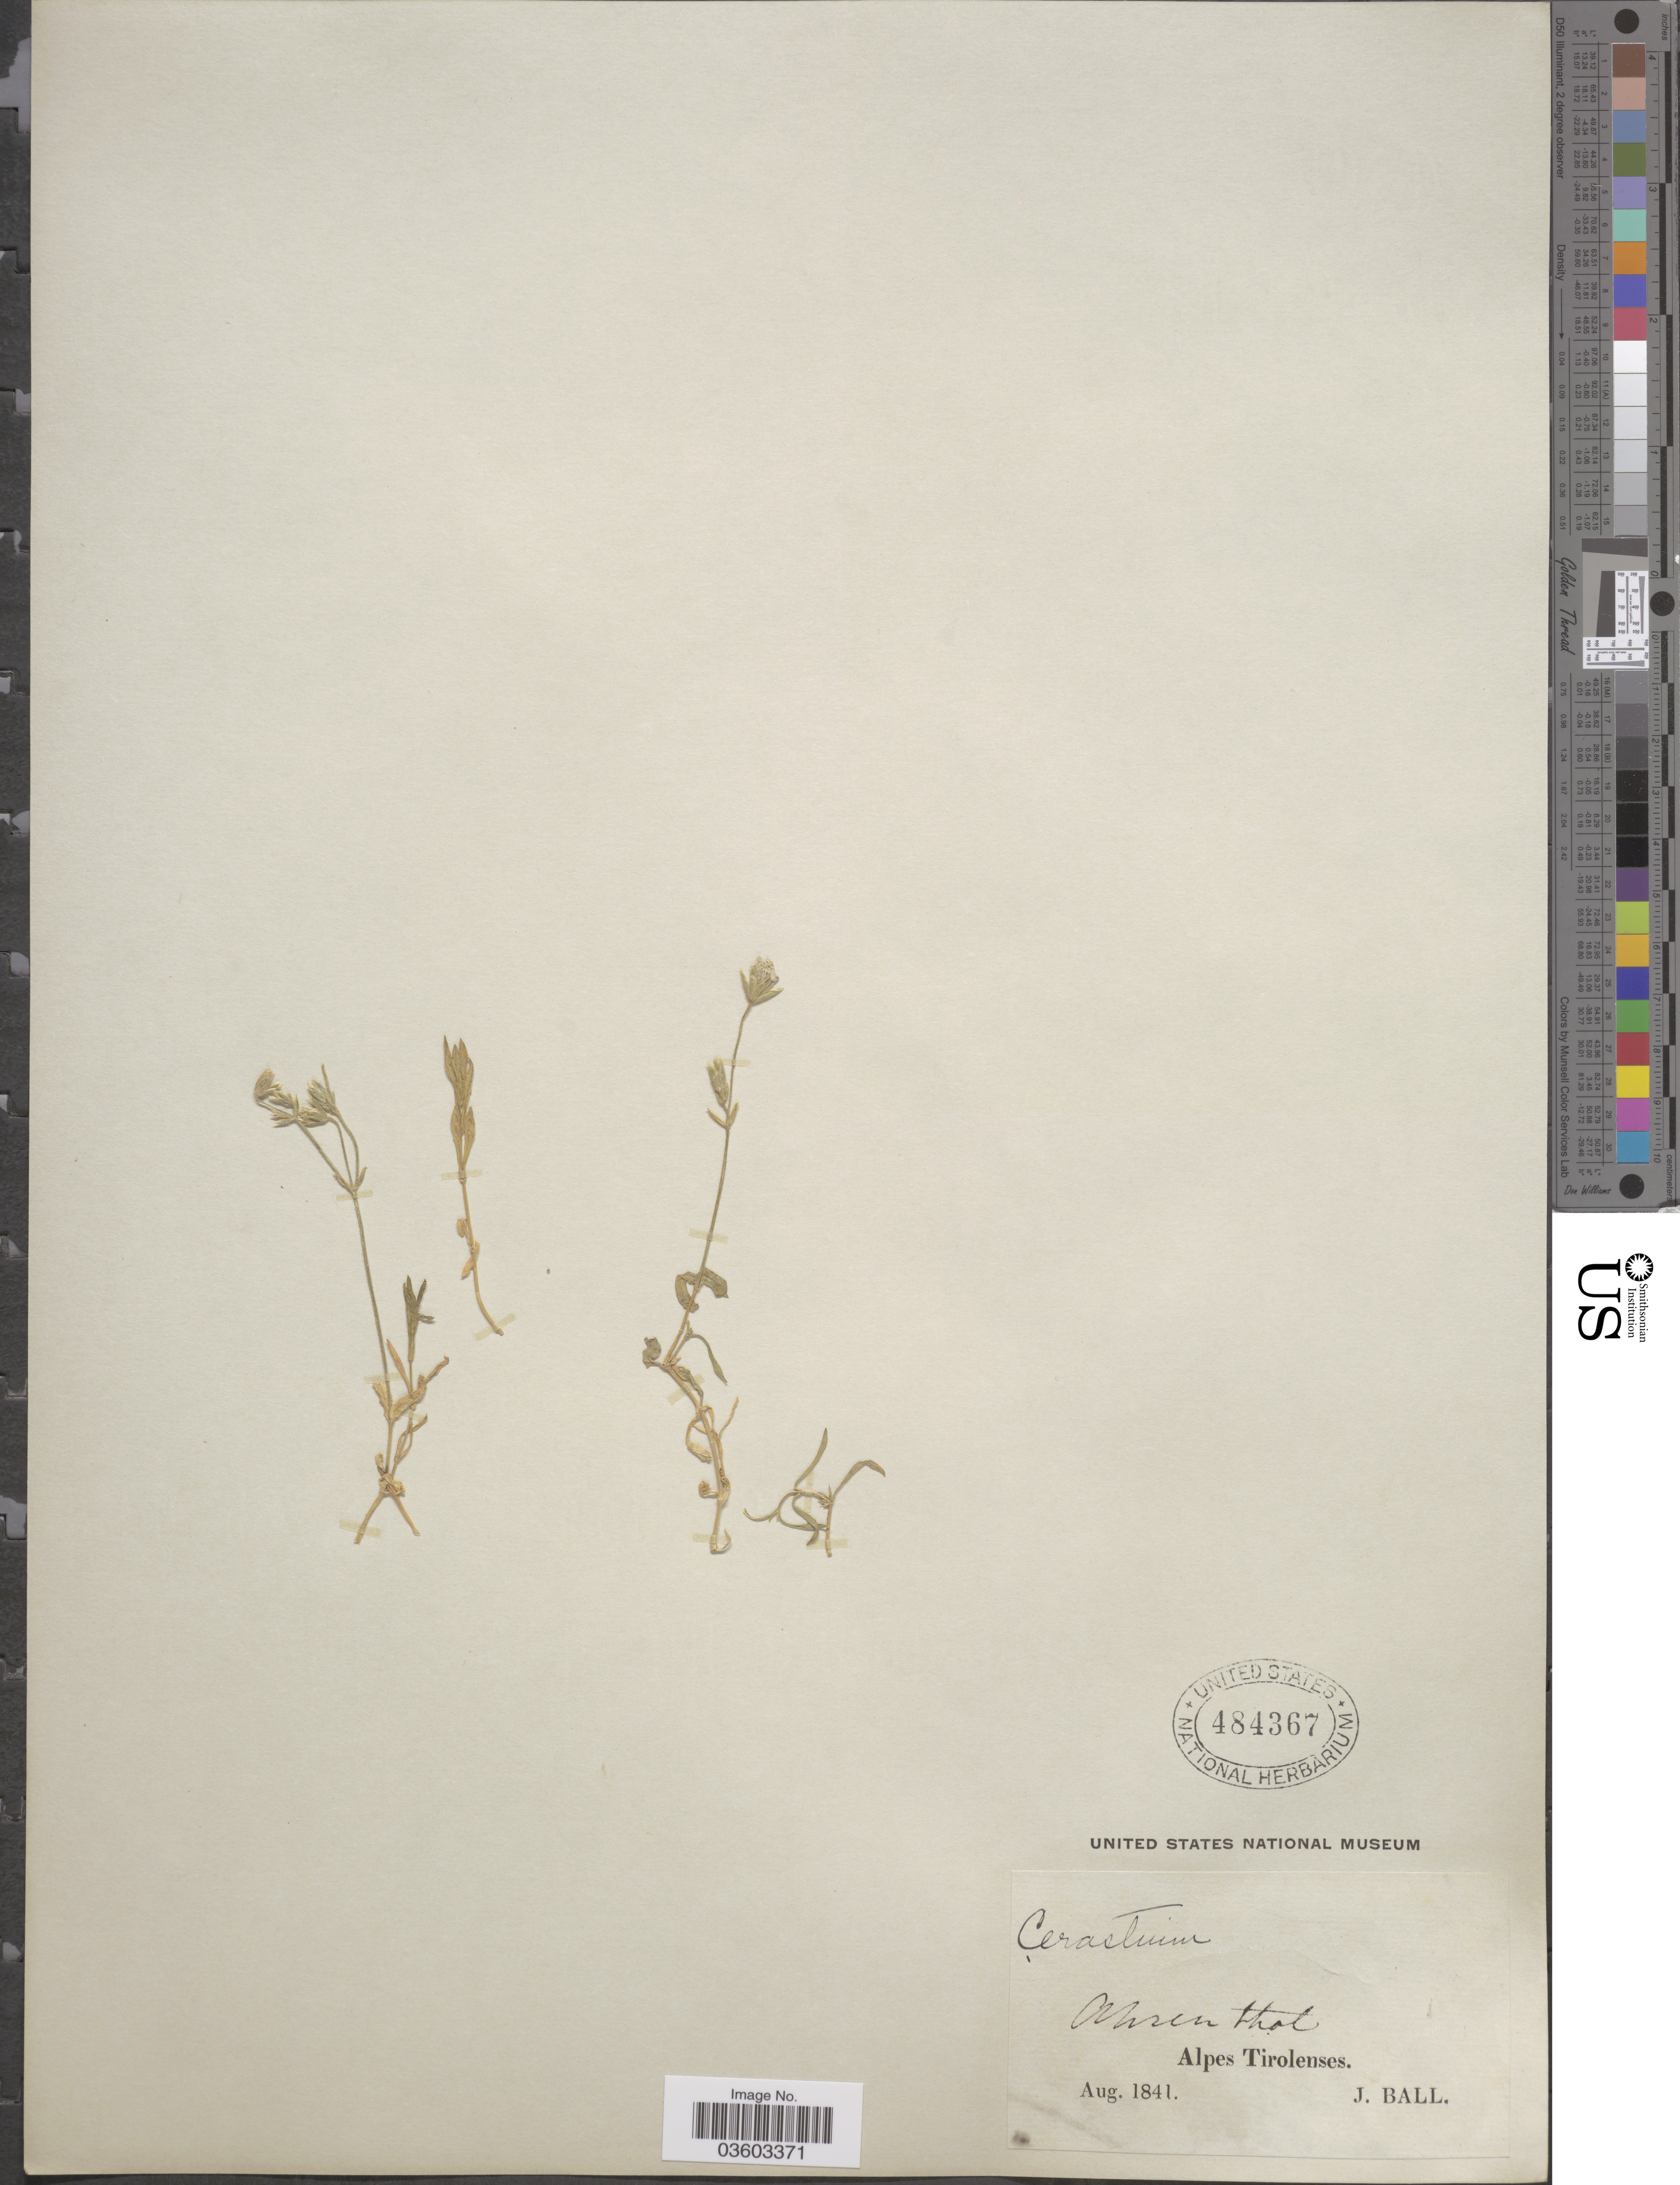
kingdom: Plantae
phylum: Tracheophyta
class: Magnoliopsida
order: Caryophyllales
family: Caryophyllaceae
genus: Cerastium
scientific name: Cerastium sp.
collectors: J. Ball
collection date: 1841-08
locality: Alpes Tirolenses.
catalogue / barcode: US 484367